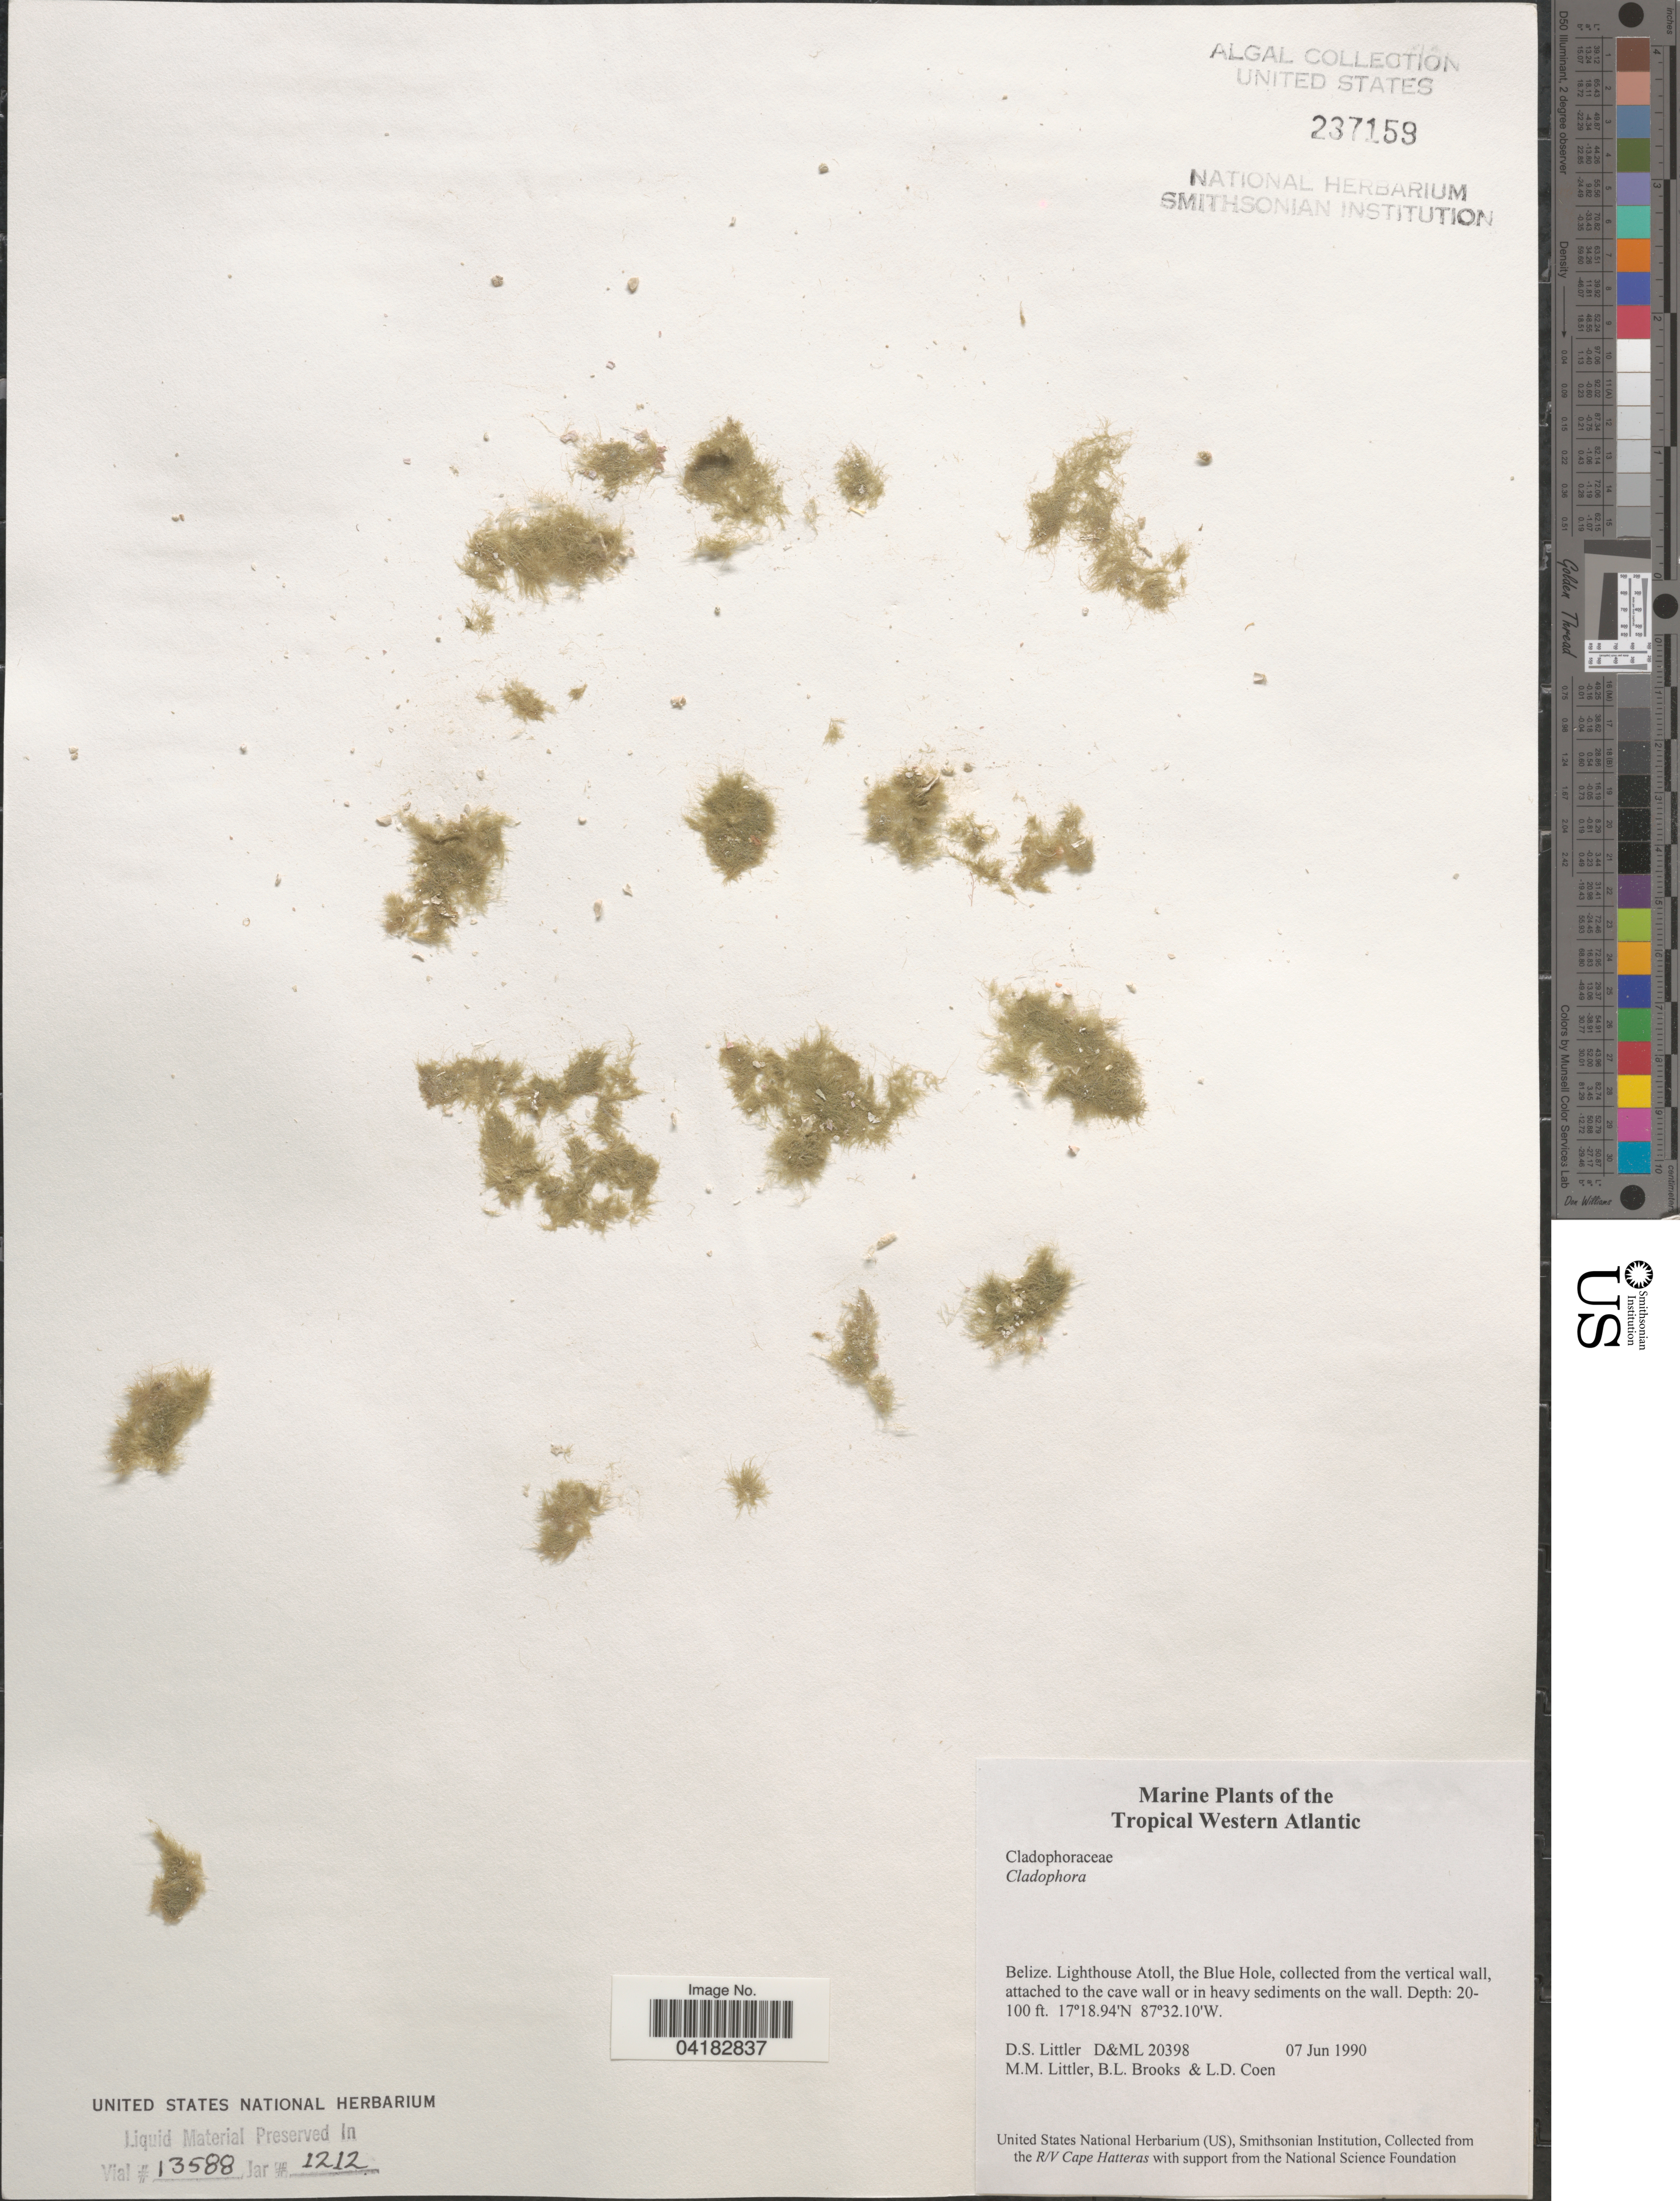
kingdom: Plantae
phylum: Chlorophyta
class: Ulvophyceae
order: Cladophorales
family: Cladophoraceae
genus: Cladophora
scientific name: Cladophora sp.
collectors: D. S. Littler, B. Brooks & L. Coen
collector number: D&ML20398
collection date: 1990-06-07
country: Belize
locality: Tropical Western Atlantic. Lighthouse Atoll, the Blue Hole.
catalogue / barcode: US 237159